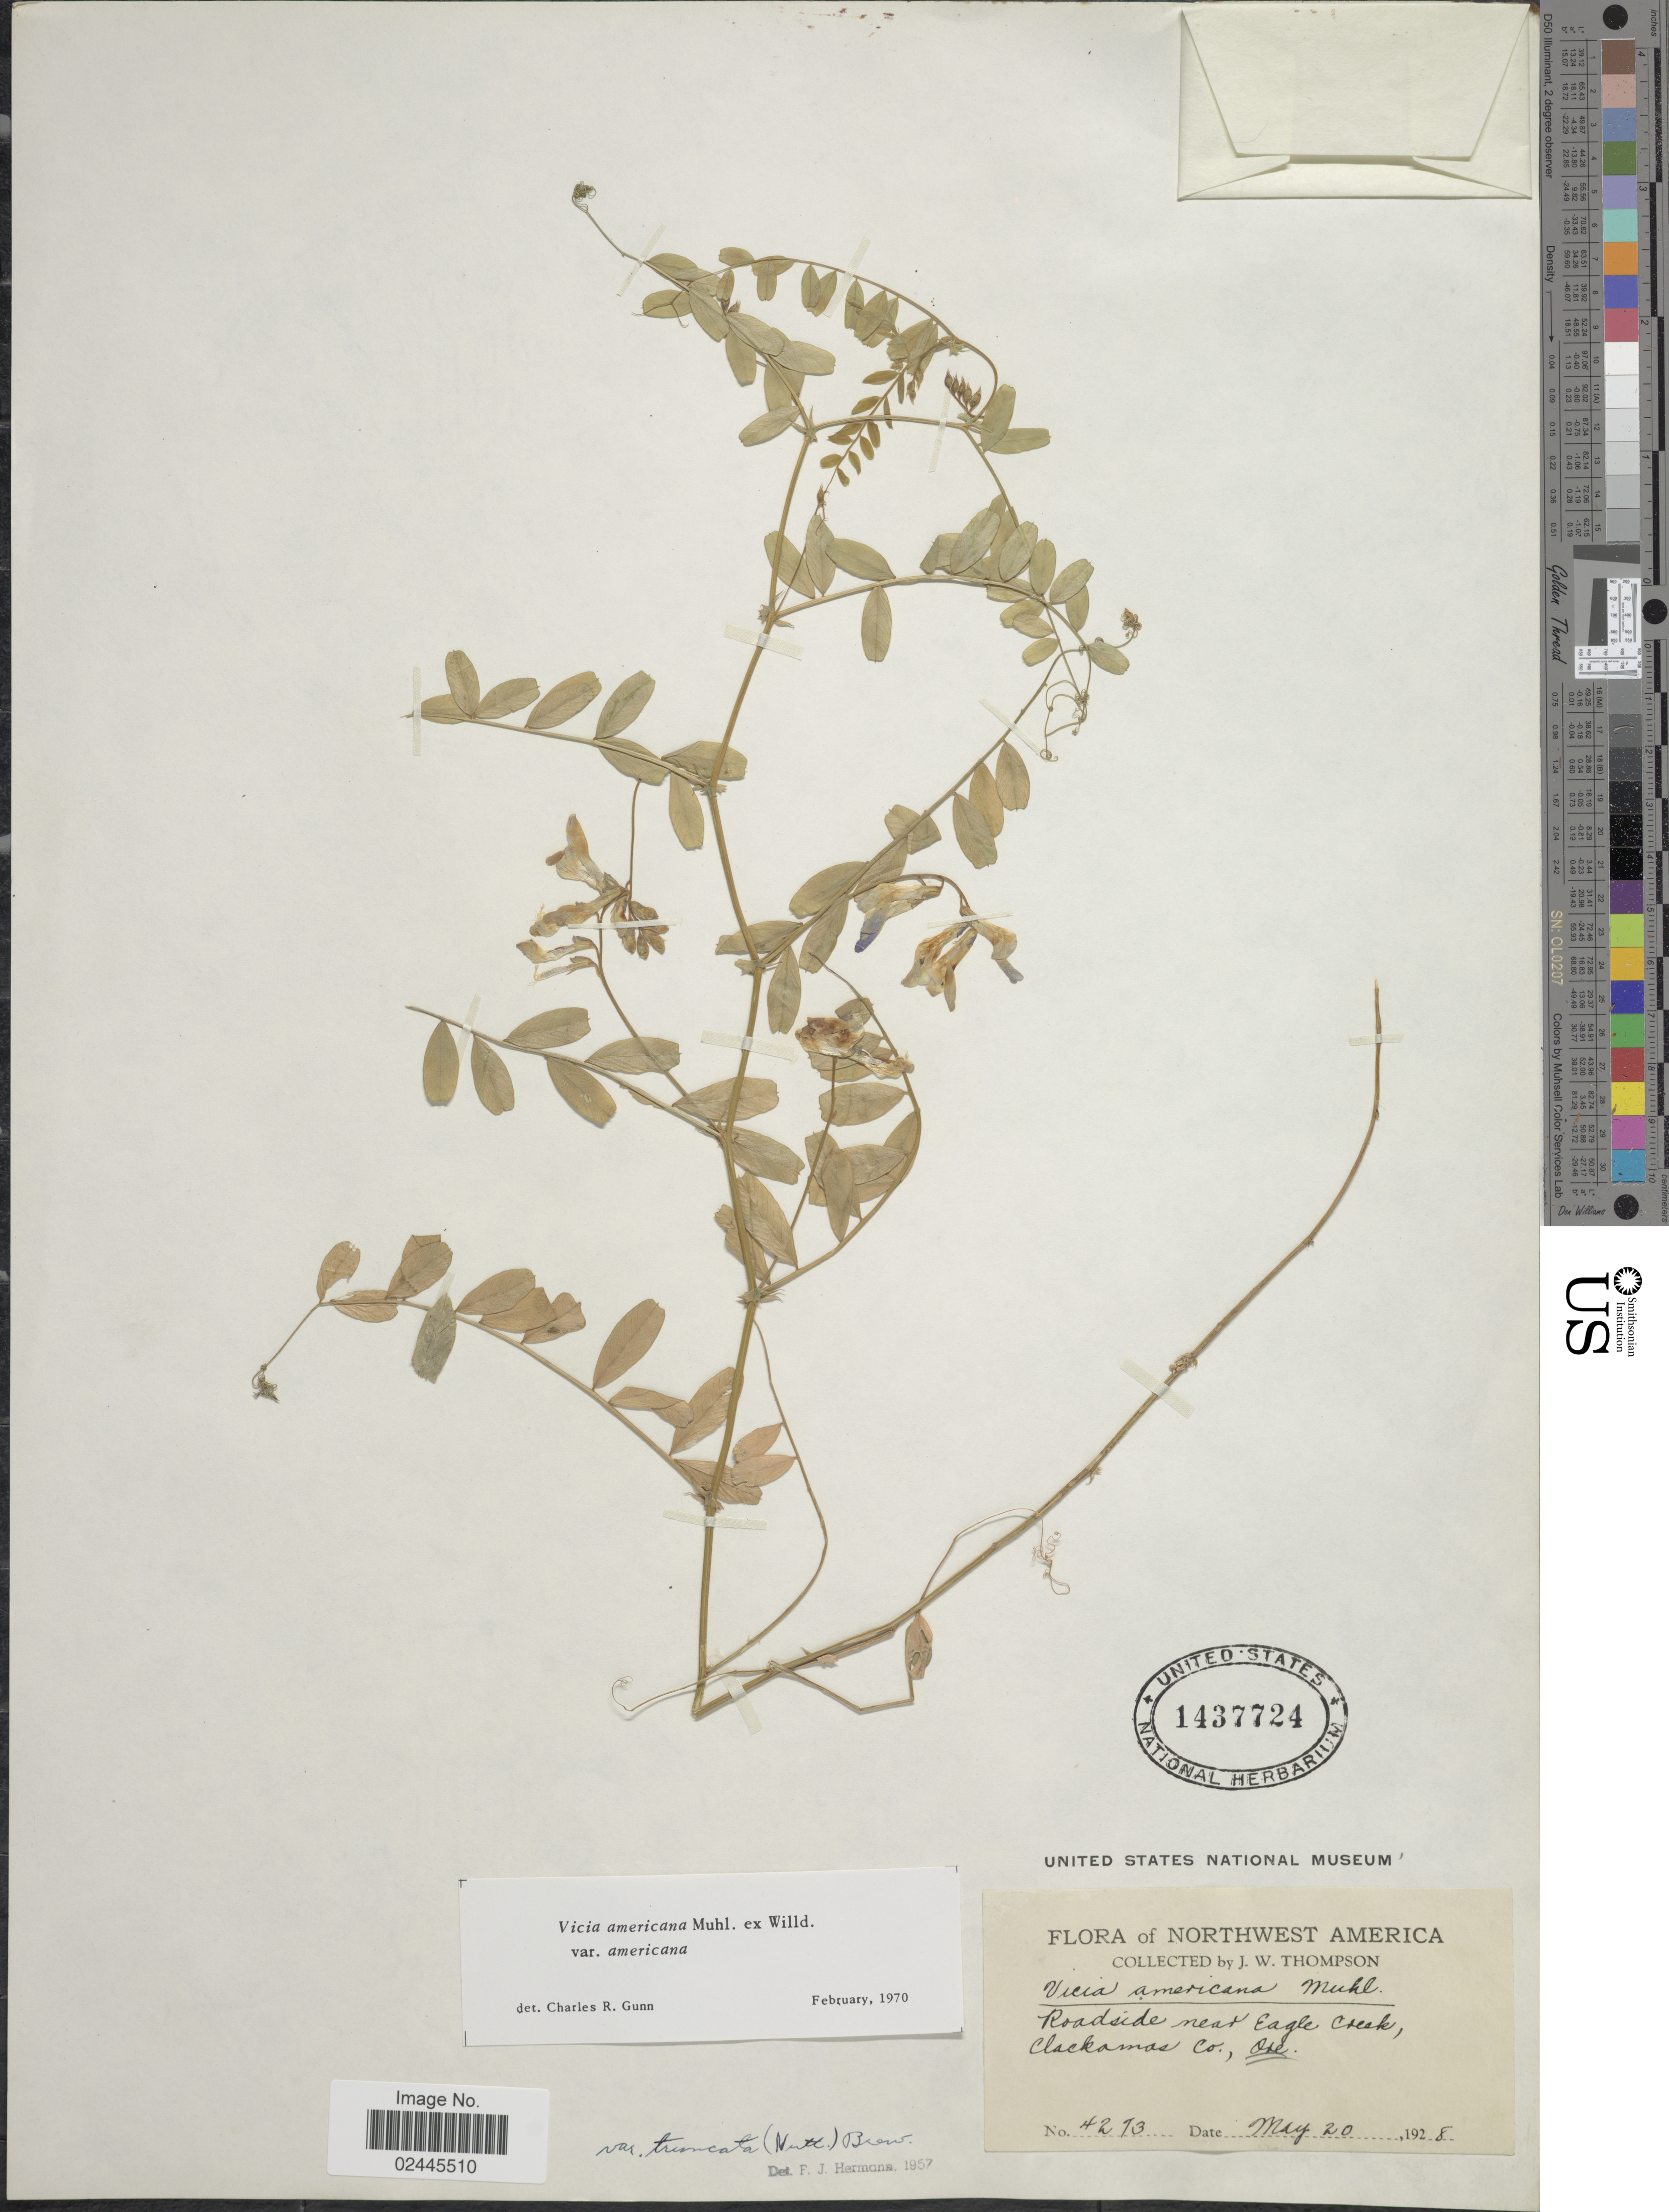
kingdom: Plantae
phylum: Tracheophyta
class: Magnoliopsida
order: Fabales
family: Fabaceae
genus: Vicia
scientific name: Vicia americana var. americana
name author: Muhl. ex Willd.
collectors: J. W. Thompson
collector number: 4273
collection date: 1928-05-20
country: United States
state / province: Oregon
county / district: Clackamas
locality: Roadside near Eagle Creek, Clackamas Co.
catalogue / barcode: US 1437724